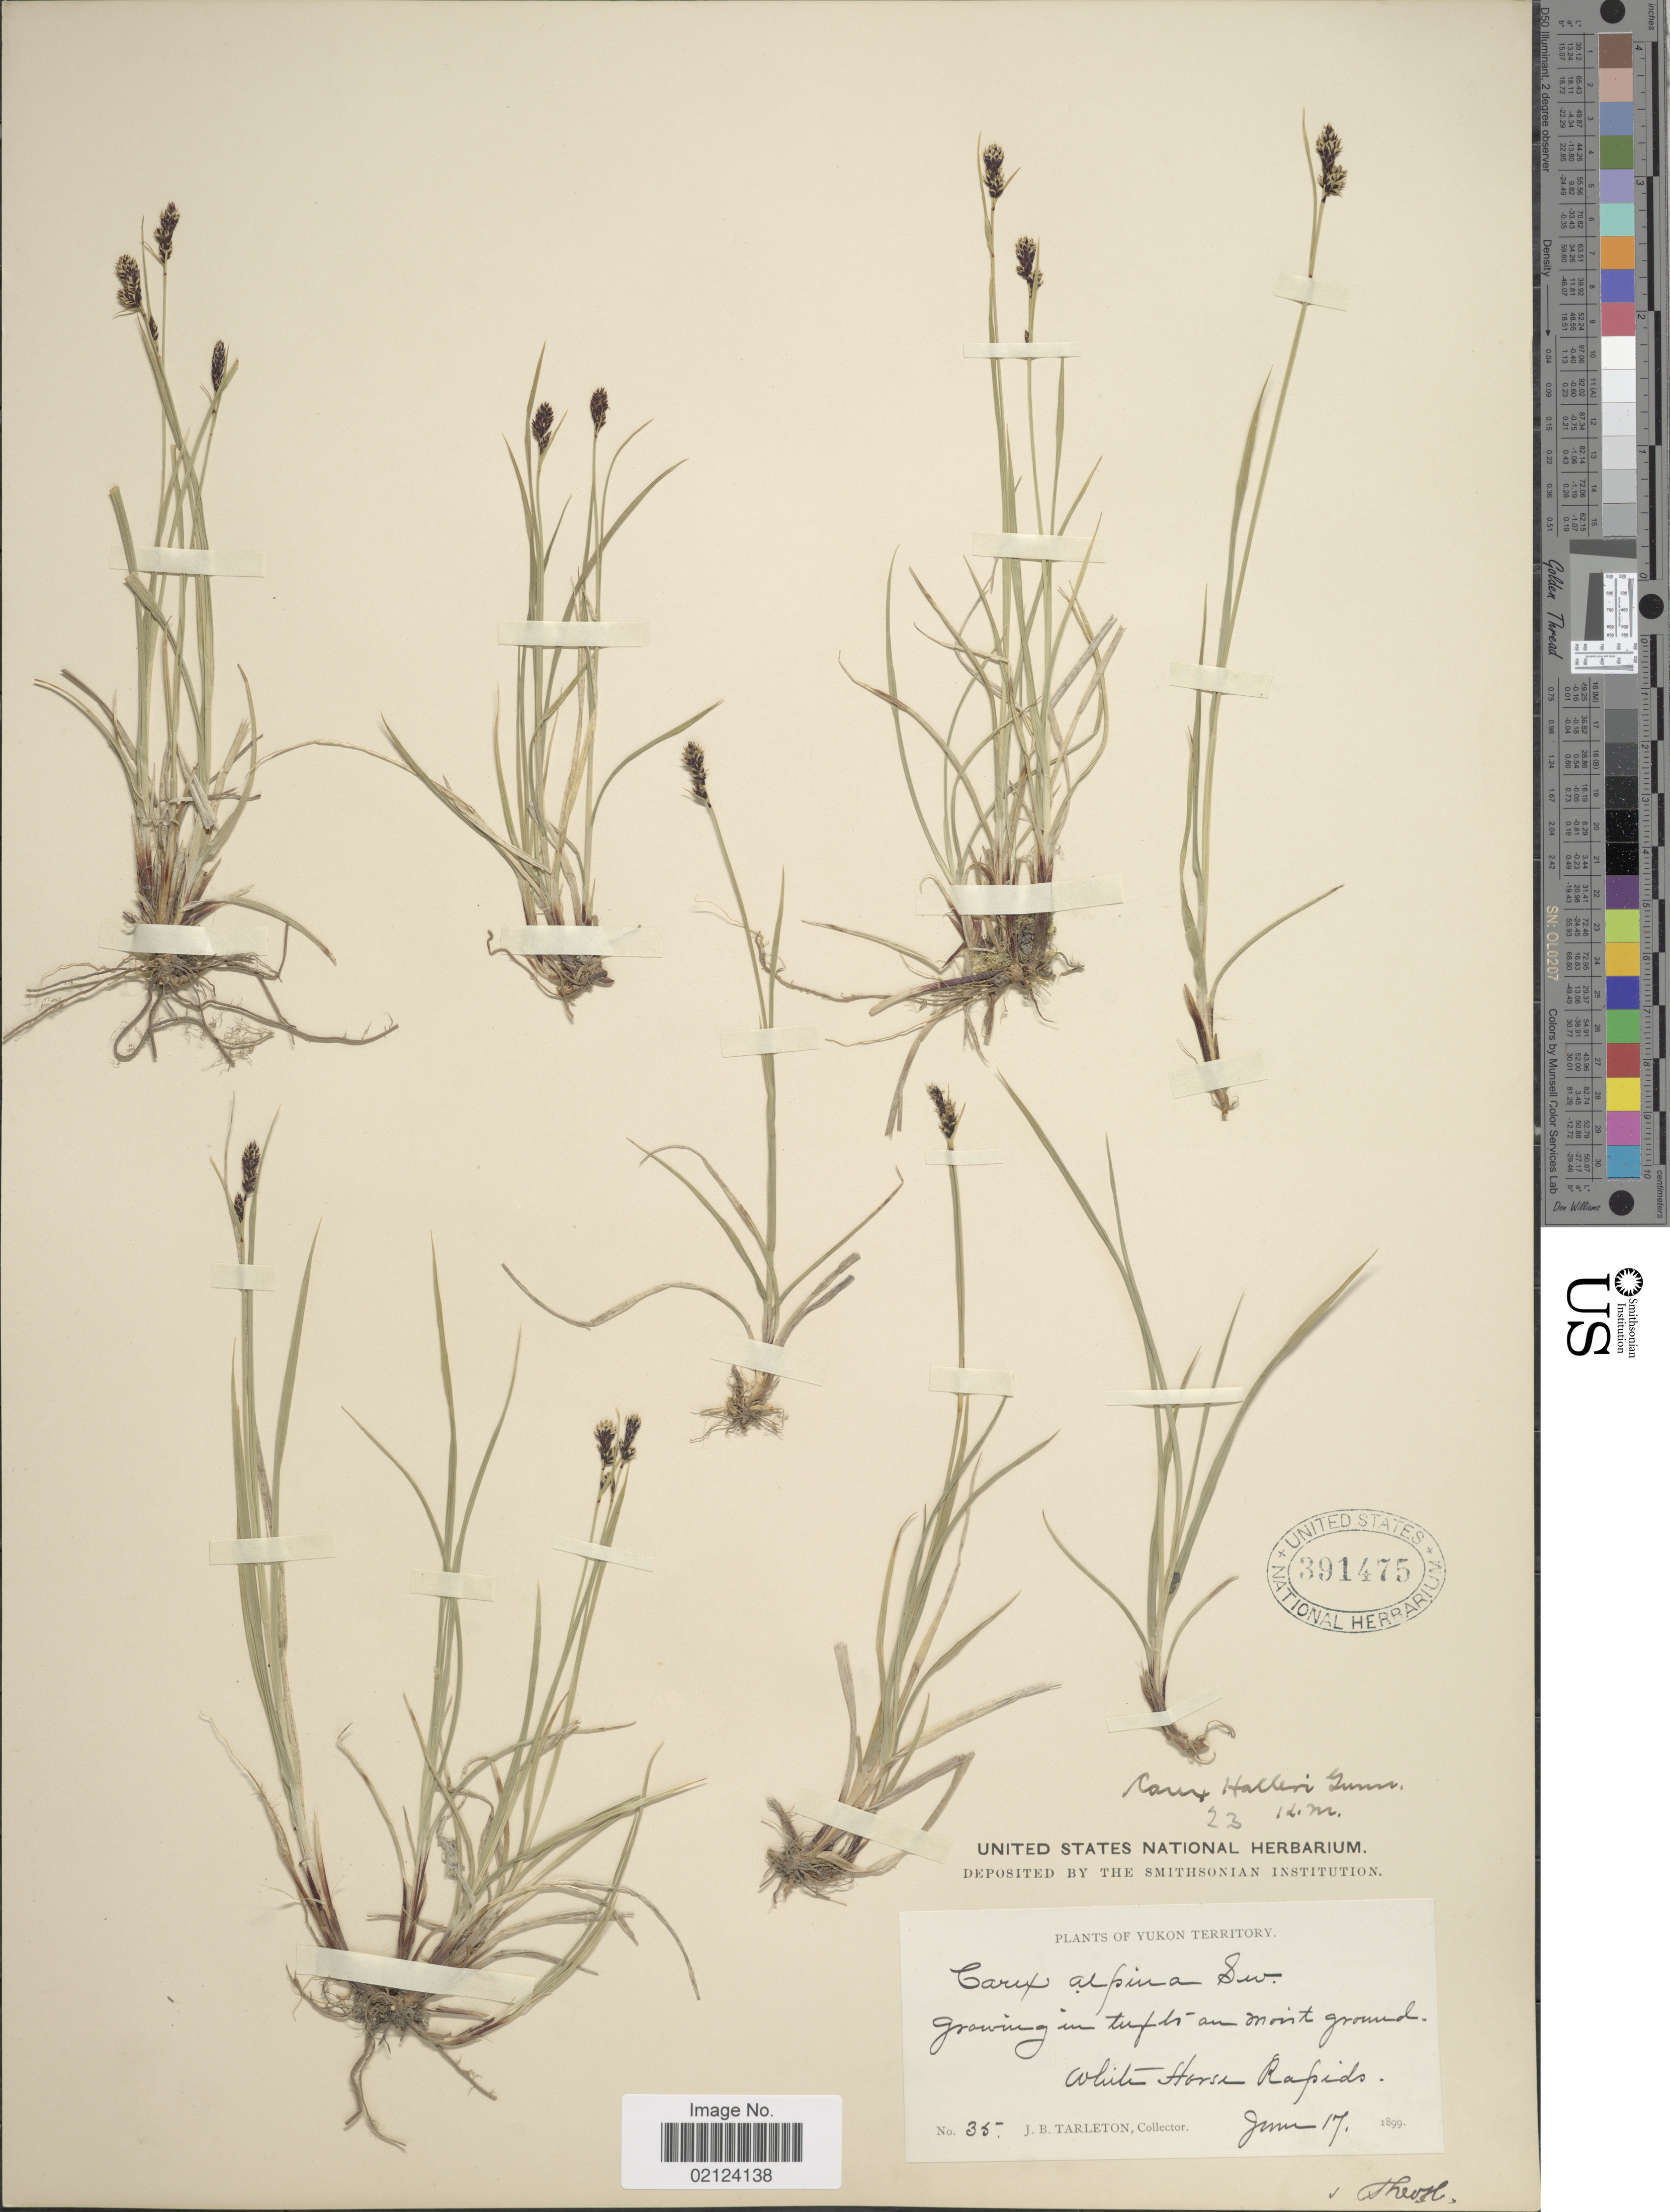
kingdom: Plantae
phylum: Tracheophyta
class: Liliopsida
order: Poales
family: Cyperaceae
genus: Carex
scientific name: Carex media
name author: R. Br.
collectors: J. Tarleton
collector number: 35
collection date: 1899-06-17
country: Canada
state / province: Yukon Territory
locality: White Horse Rapids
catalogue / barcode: US 391475